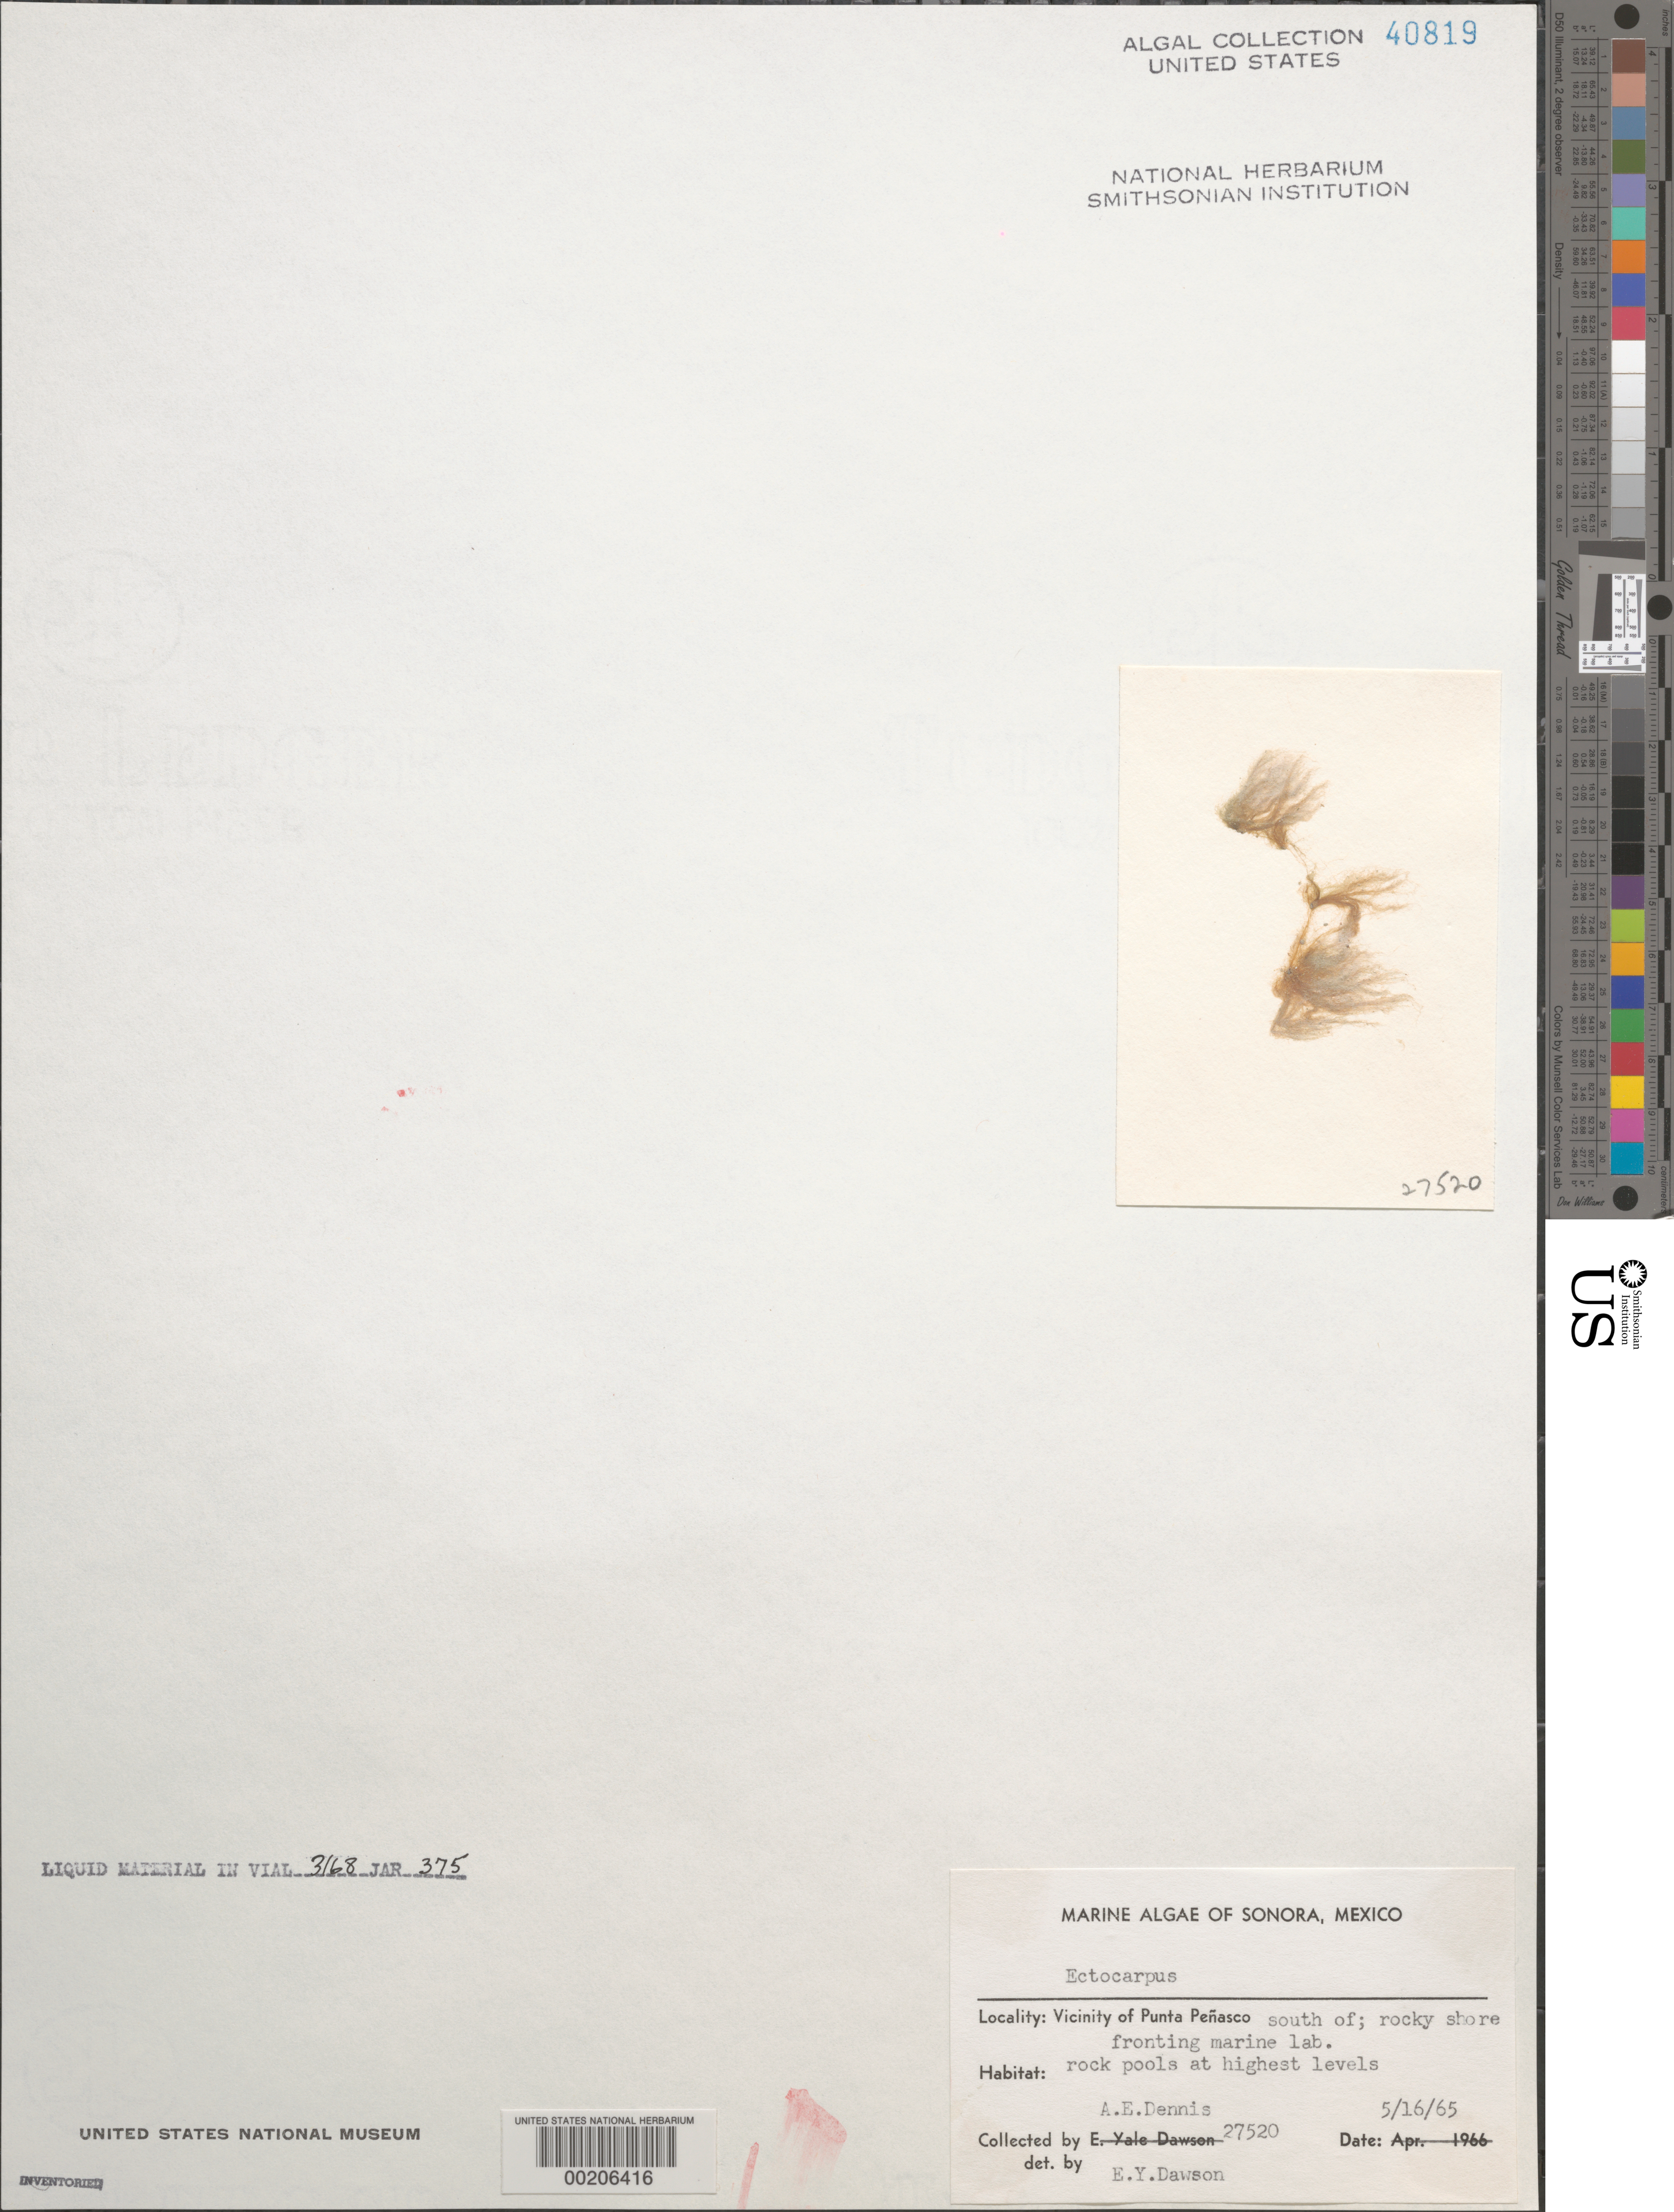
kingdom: Chromista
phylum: Ochrophyta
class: Phaeophyceae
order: Ectocarpales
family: Ectocarpaceae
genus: Ectocarpus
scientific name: Ectocarpus sp.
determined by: Dawson, E. Y.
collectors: A. Dennis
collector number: EYD 27520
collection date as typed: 16 May 1965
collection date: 1965-05-16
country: Mexico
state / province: Sonora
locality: Marine laboratory shore, south of Punta Penasco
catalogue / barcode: US 40819